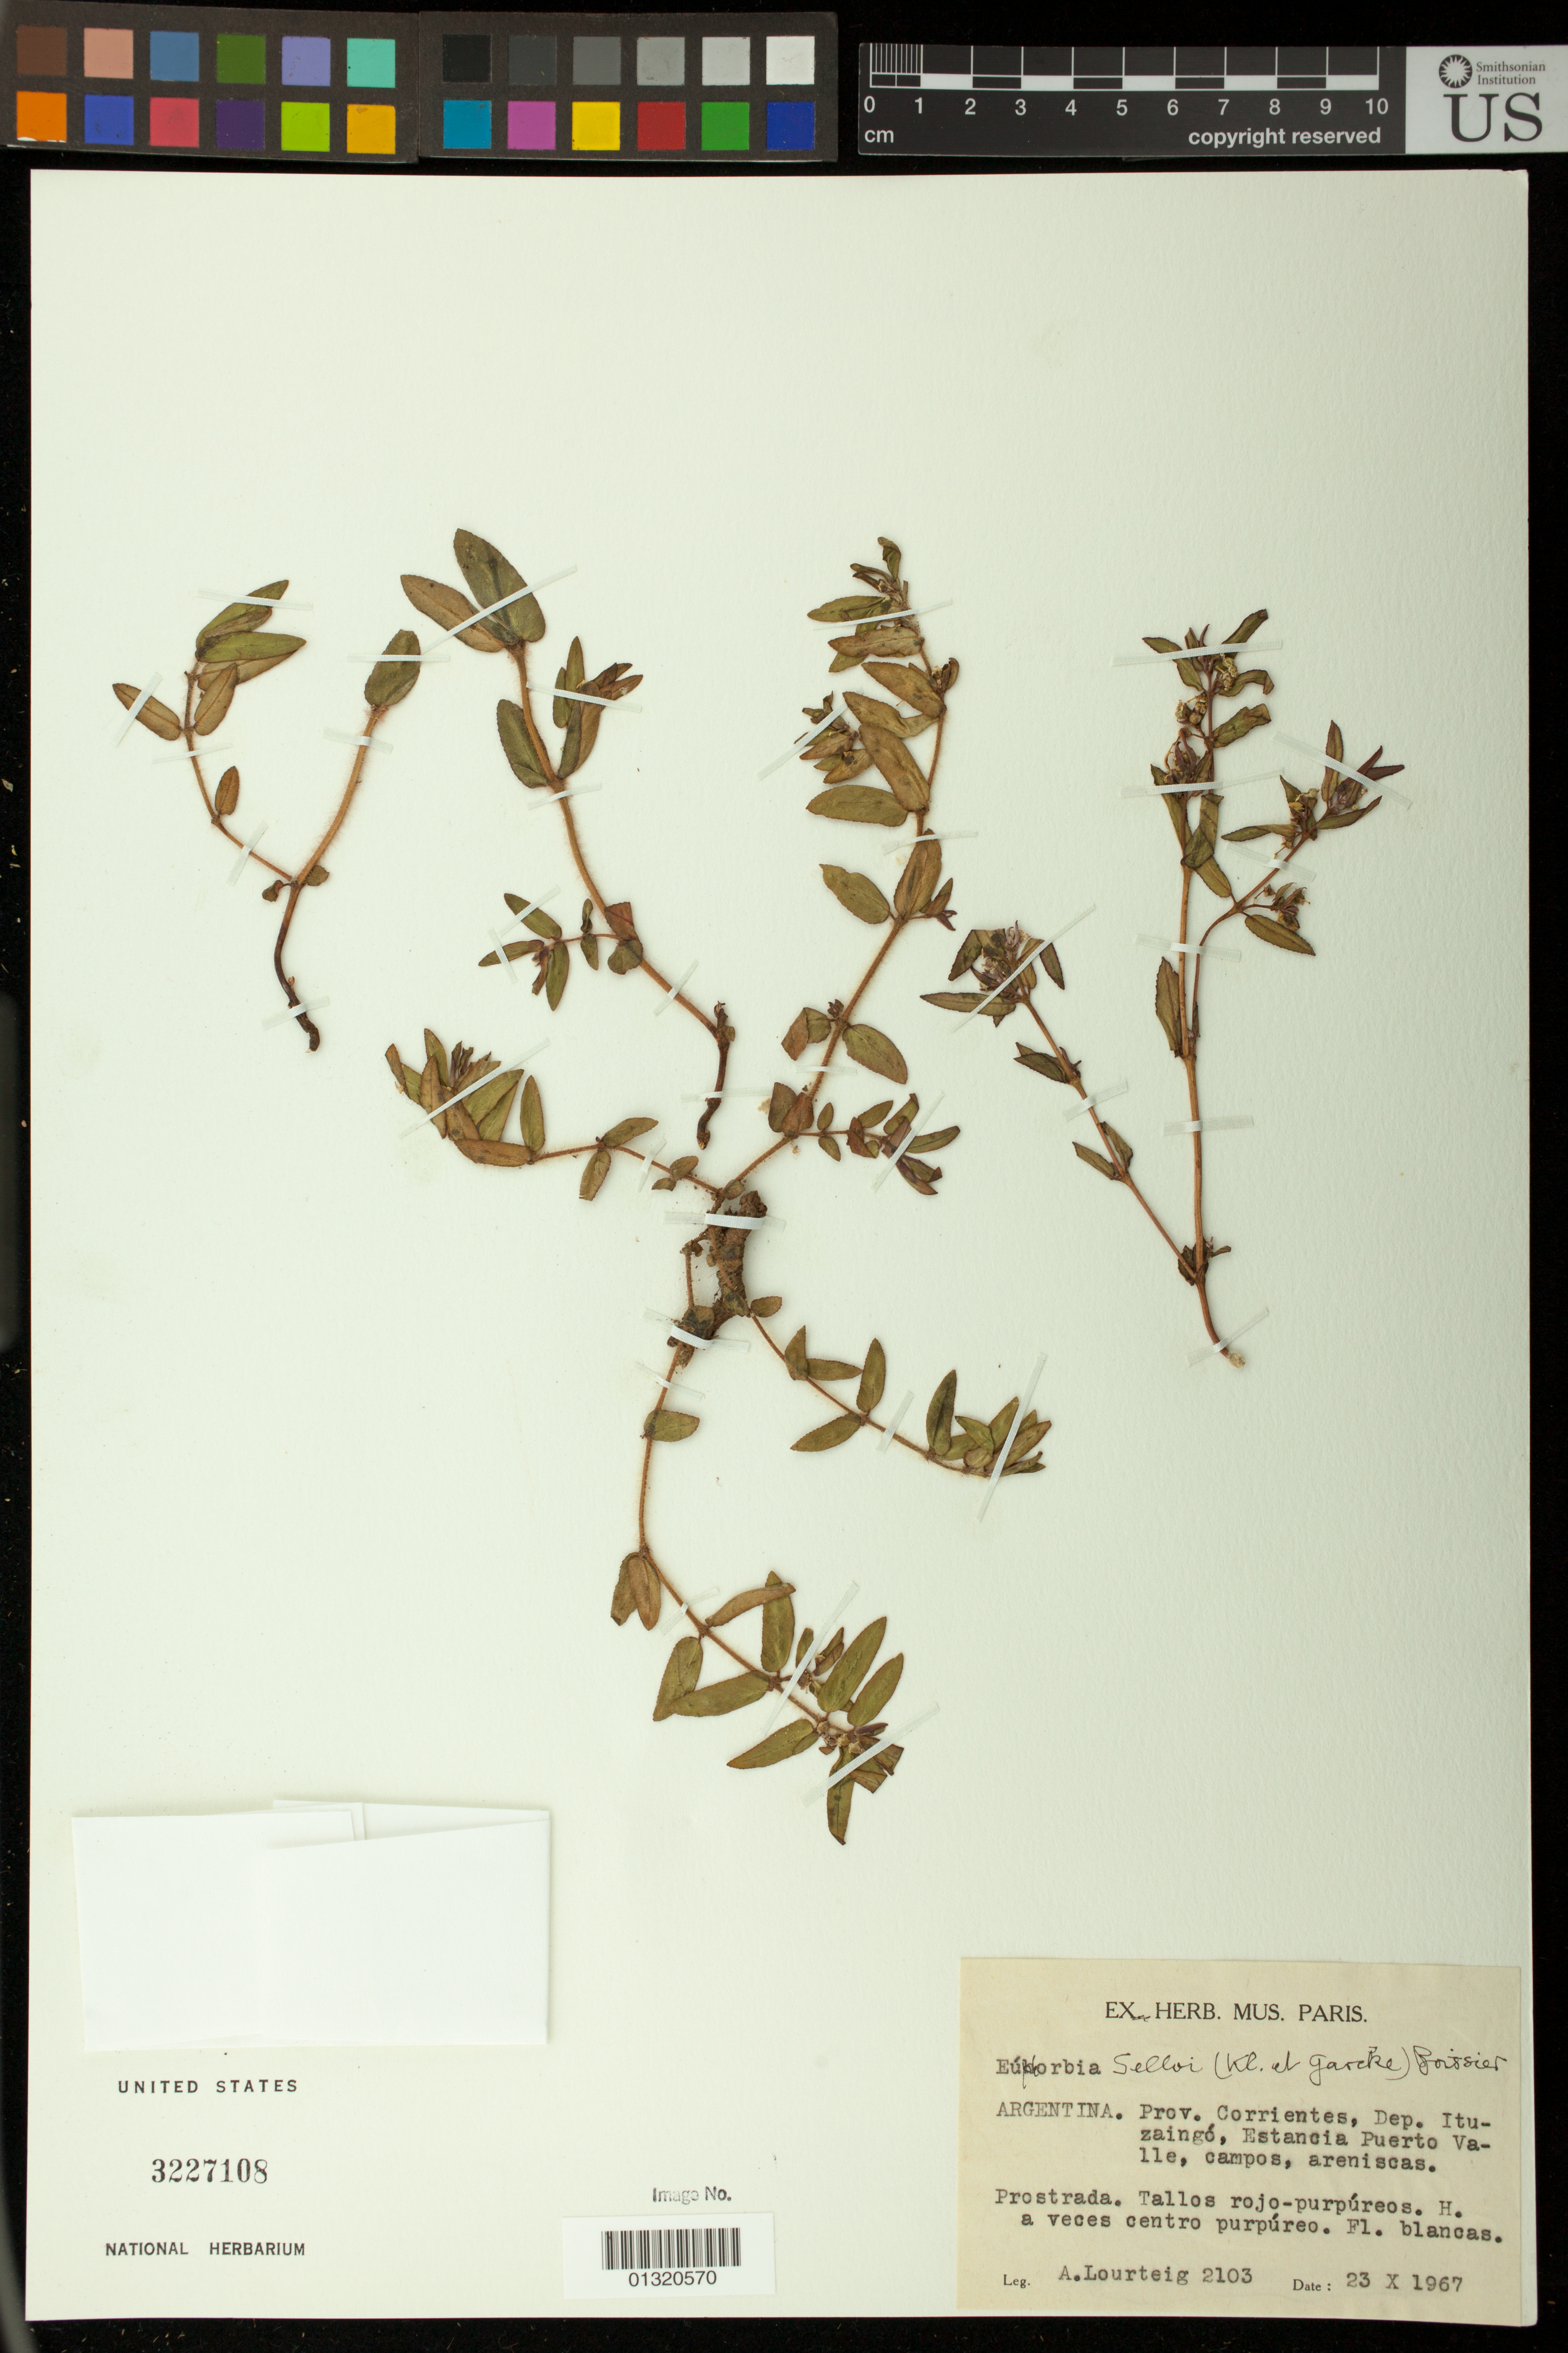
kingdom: Plantae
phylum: Tracheophyta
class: Magnoliopsida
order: Malpighiales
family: Euphorbiaceae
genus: Euphorbia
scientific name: Euphorbia selloi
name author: (Klotzsch & Garcke) Boiss.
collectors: A. Lourteig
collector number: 2103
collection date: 1967-10-23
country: Argentina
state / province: Corrientes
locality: Dep. Ituzaingo, Estancia Puerto Valle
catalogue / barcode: US 3227108